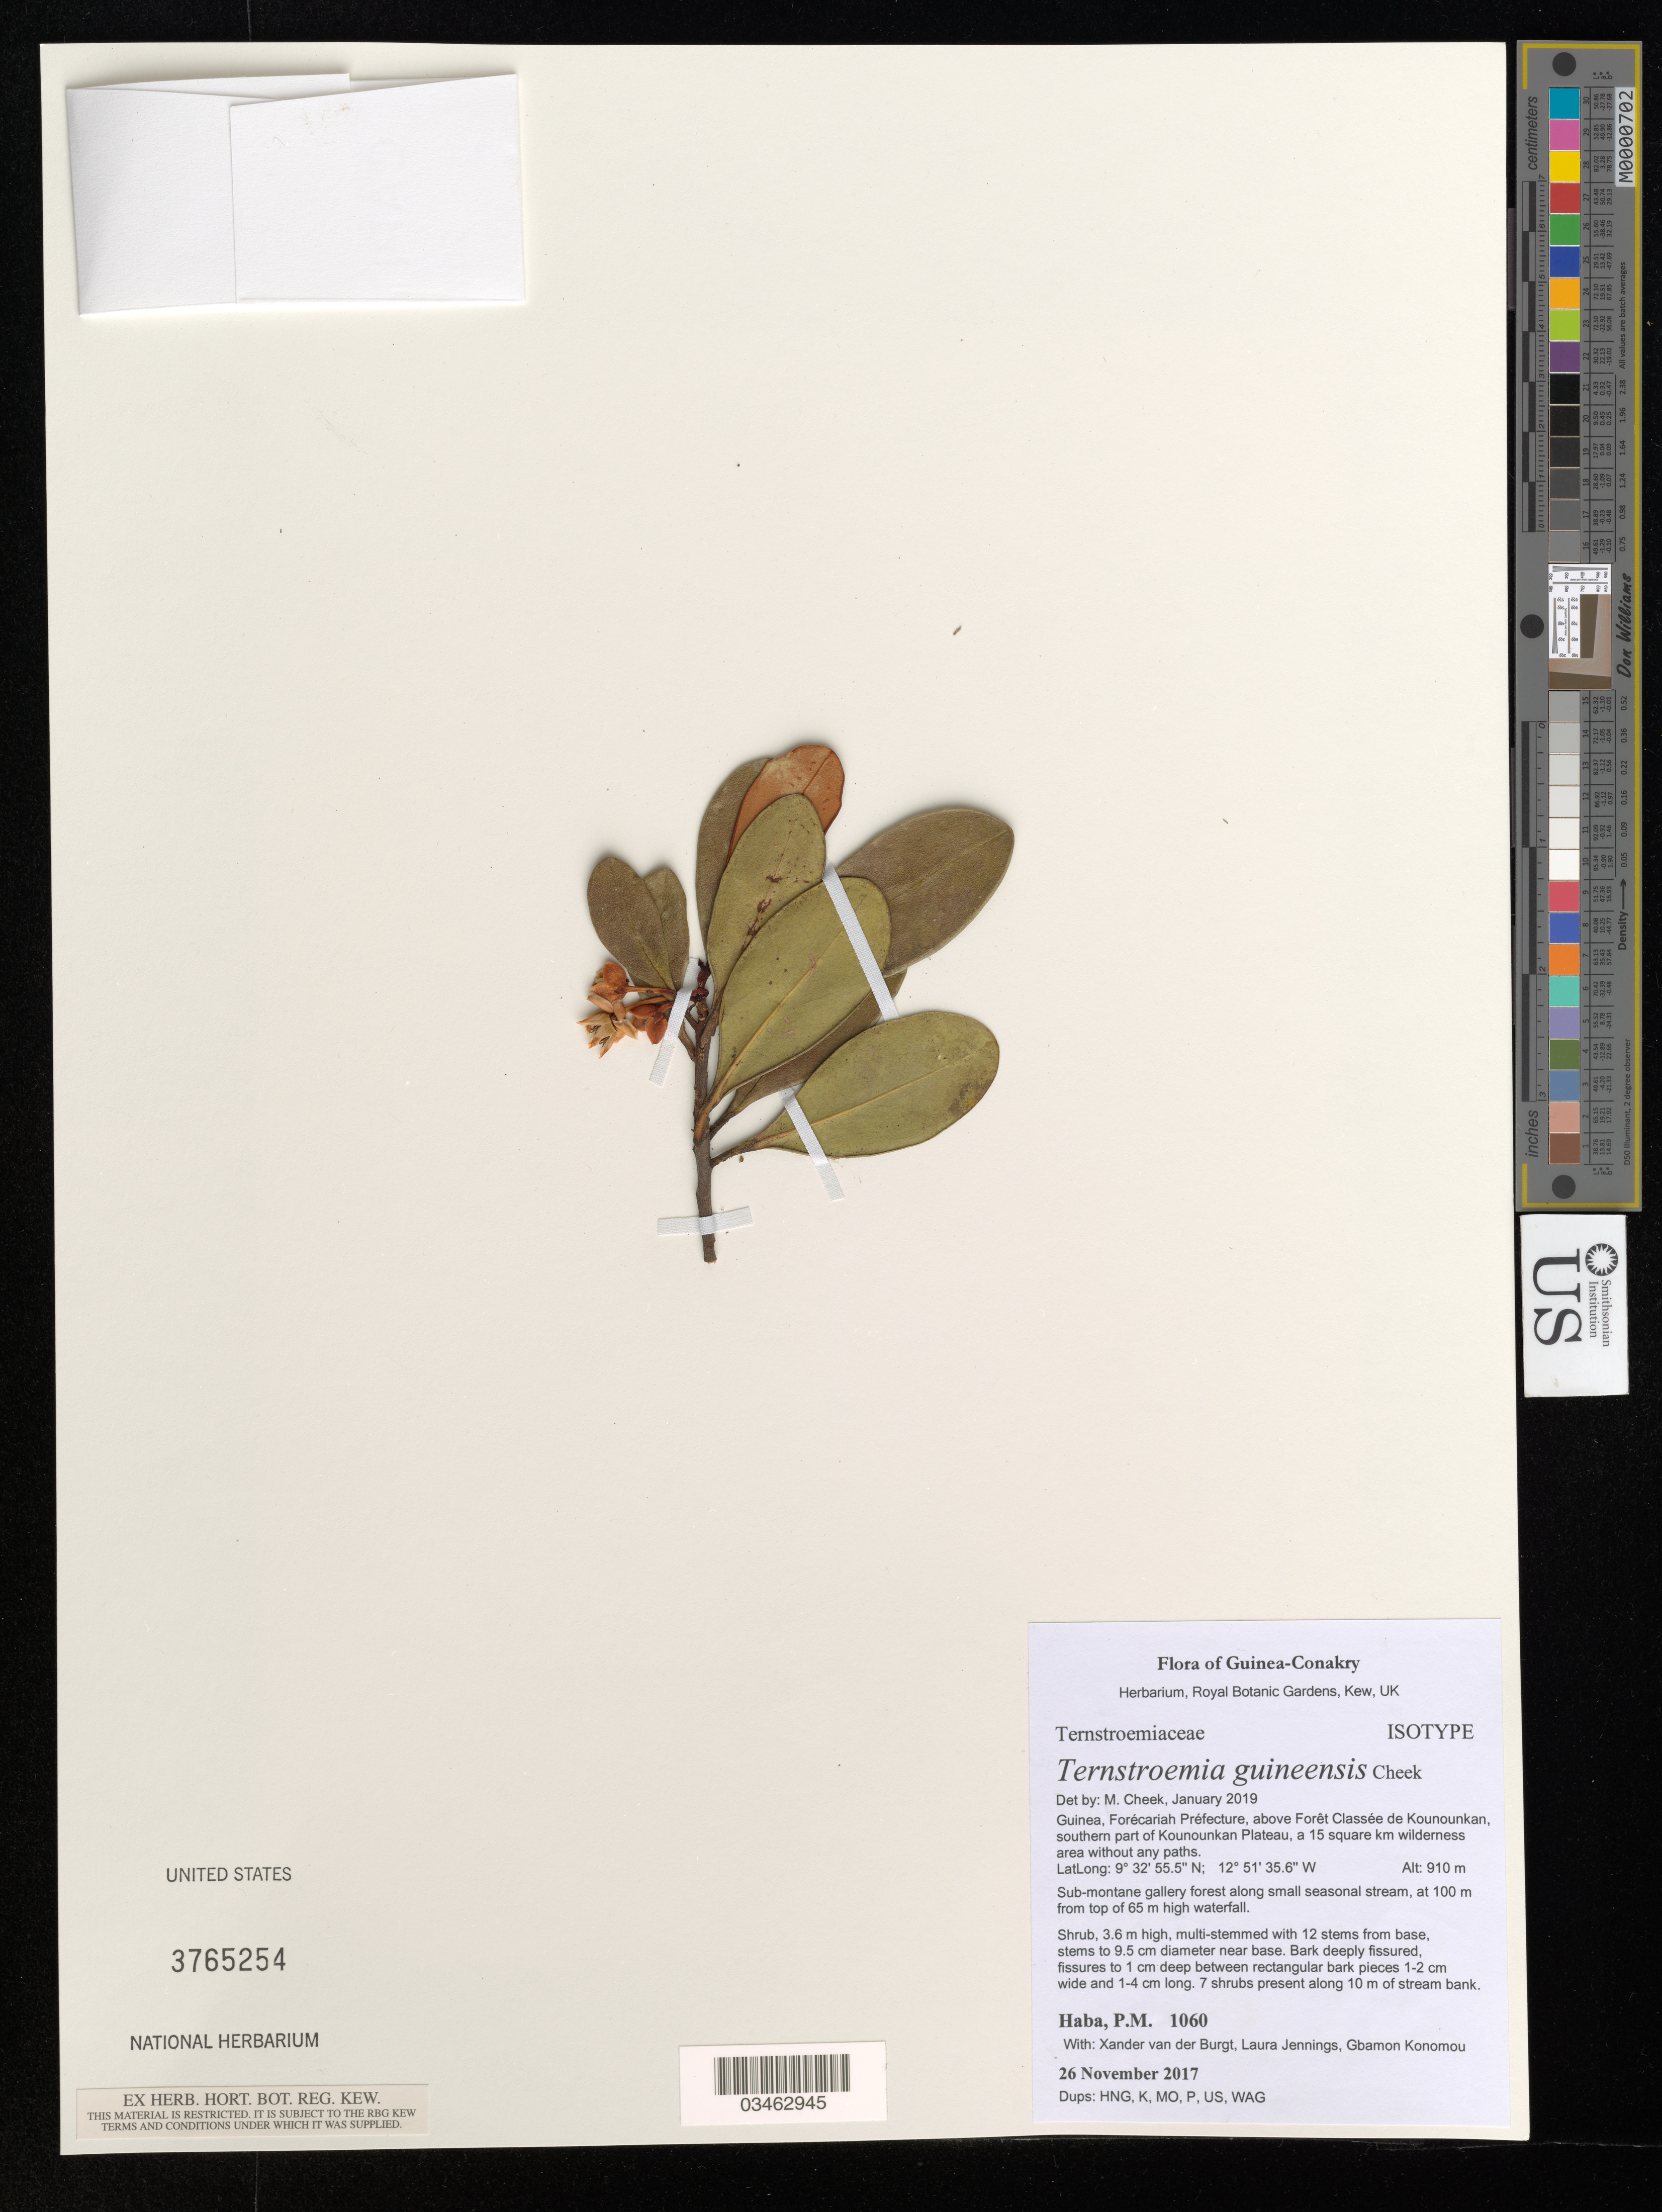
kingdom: Plantae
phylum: Tracheophyta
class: Magnoliopsida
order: Ericales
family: Pentaphylacaceae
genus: Ternstroemia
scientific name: Ternstroemia guineensis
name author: Cheek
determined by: Cheek, M.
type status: Isotype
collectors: P. Haba, X. M. van der Burgt, L. Jennings & G. Konomou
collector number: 1060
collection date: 2017-11-26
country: Guinea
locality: Guinea-Conakry, Forecariah Prefecture, above Foret Classee de Kounounkan, southern part of Kounounkan Plateau, a 15 square km wilderness area without any paths.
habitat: Sub-montane gallery forest along small seasonal stream, at 100 m from top of 65m high waterfall.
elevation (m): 910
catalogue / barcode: US 3765254